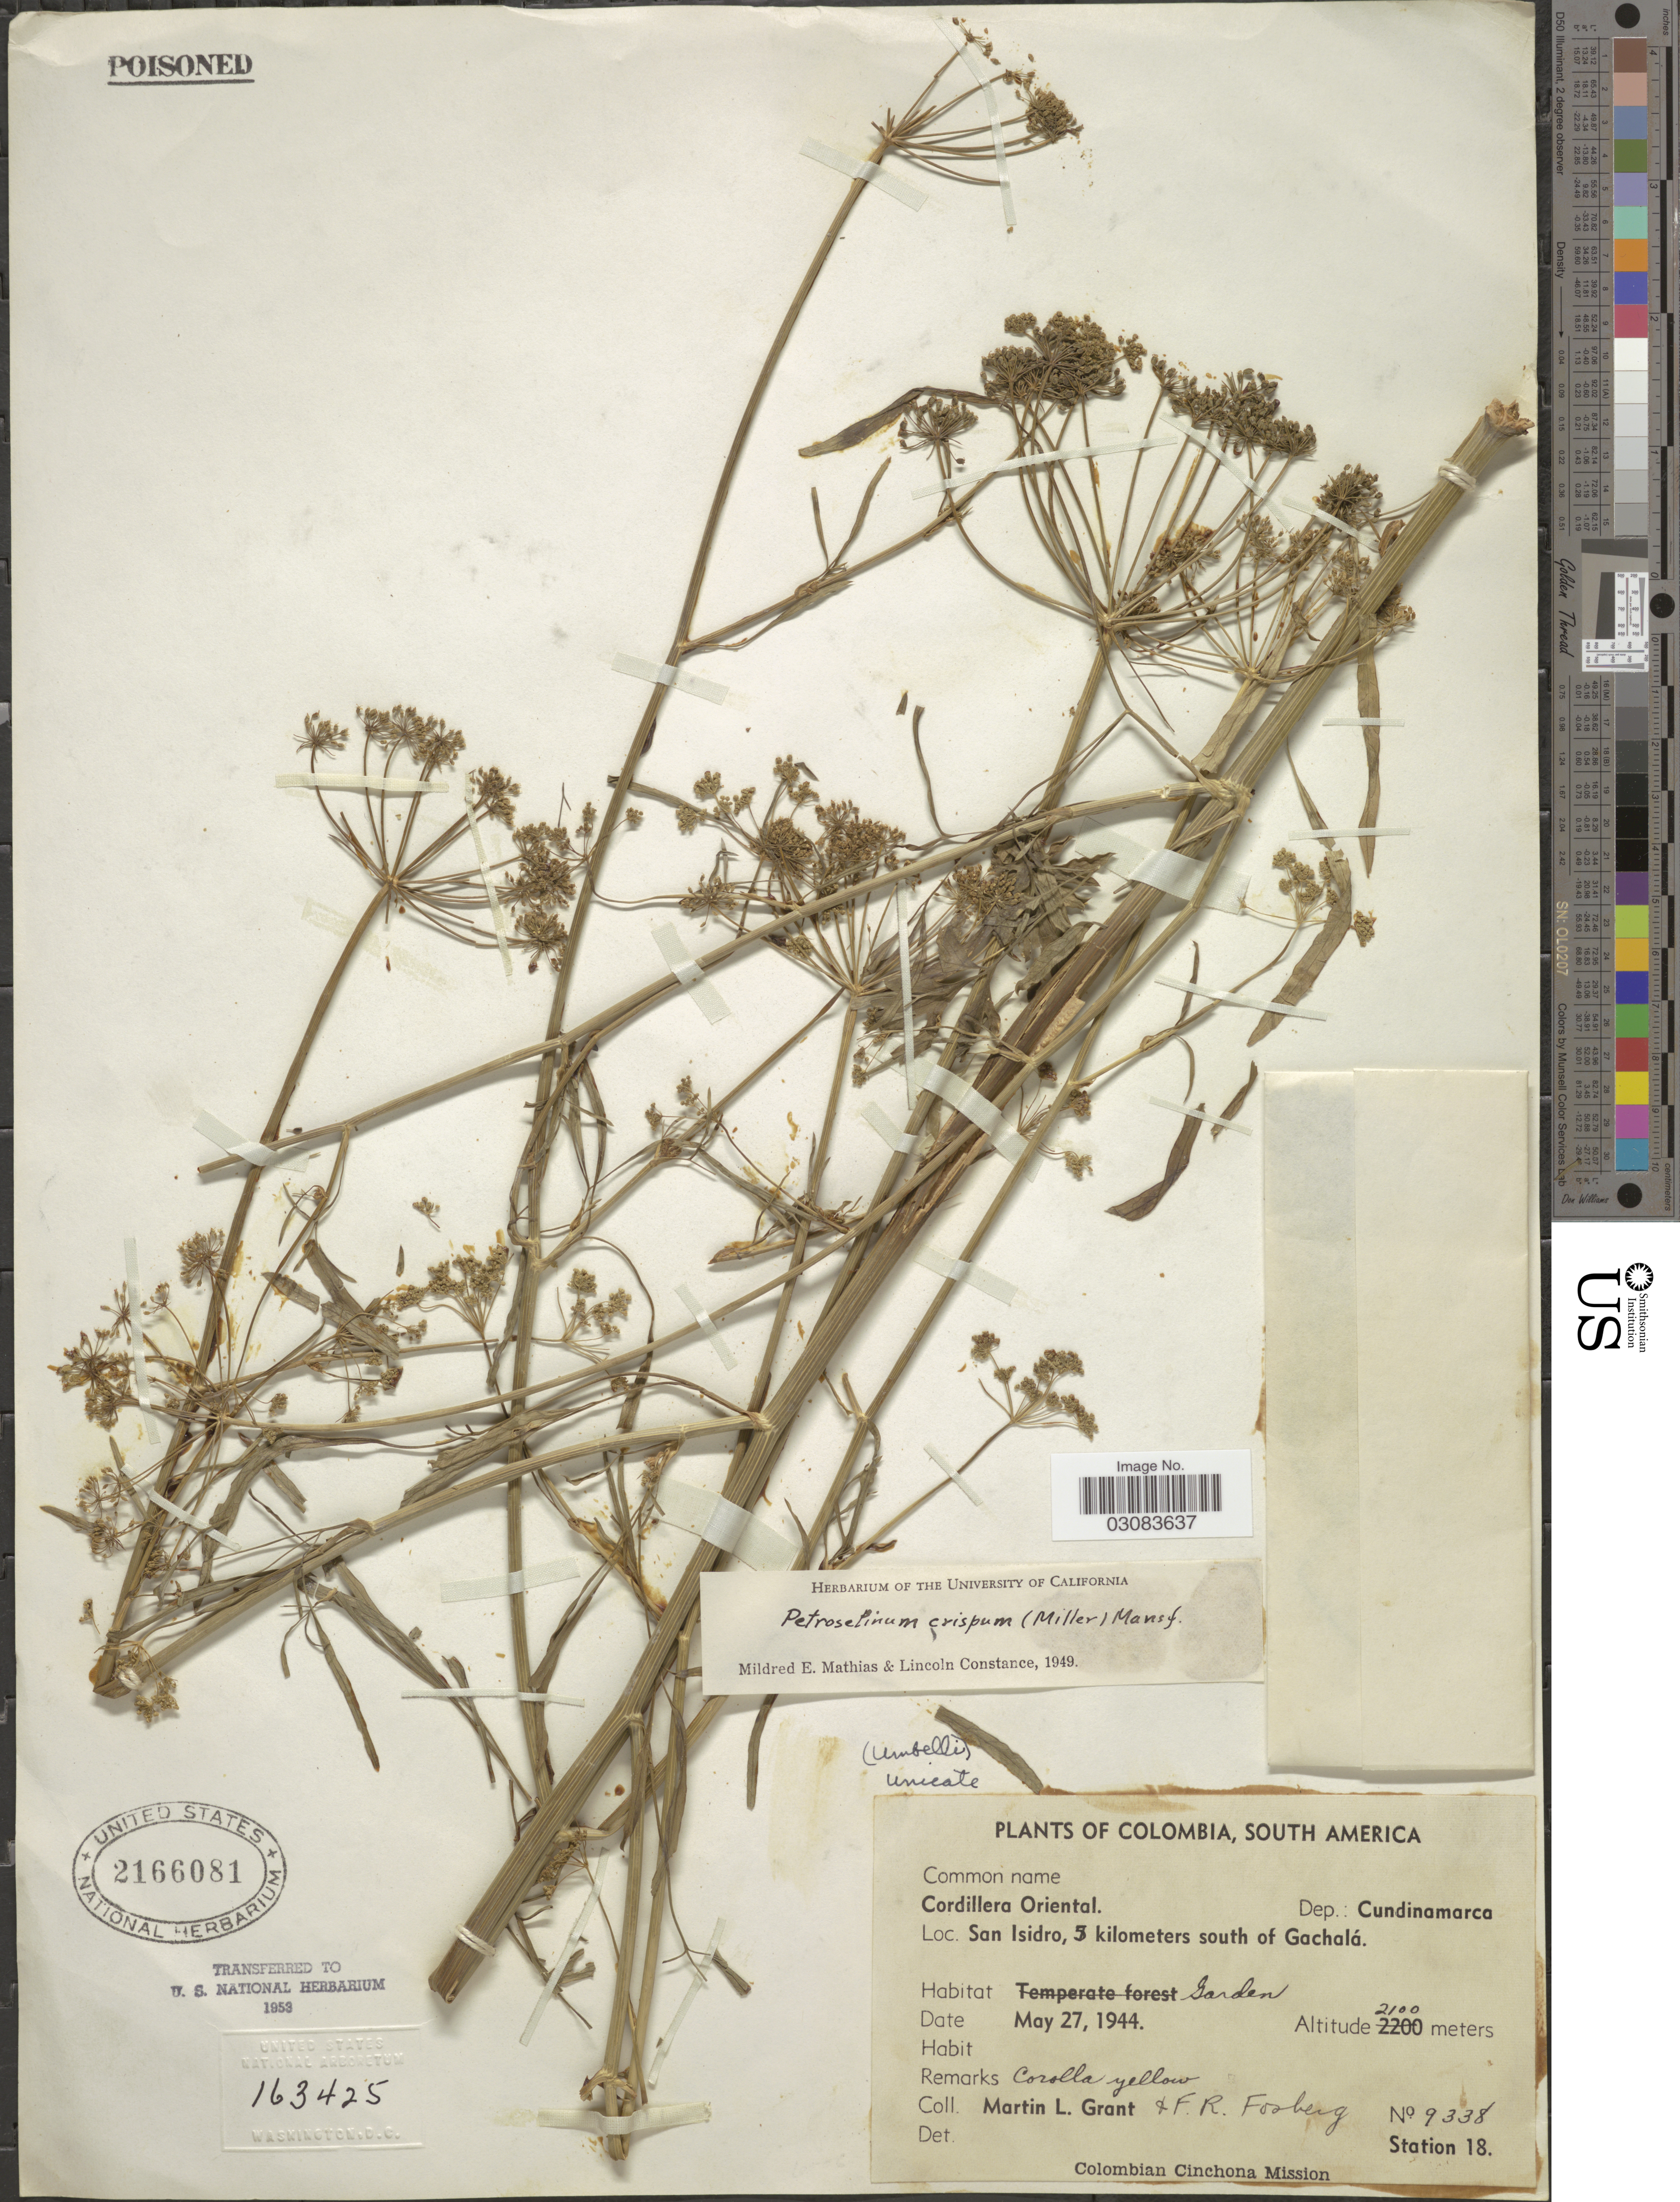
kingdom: Plantae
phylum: Tracheophyta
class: Magnoliopsida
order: Apiales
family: Apiaceae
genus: Petroselinum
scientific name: Petroselinum crispum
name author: (Mill.) Fuss.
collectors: M. L. Grant & F. R. Fosberg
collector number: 9338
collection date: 1944-05-27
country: Colombia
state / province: Cundinamarca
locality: Cordillera Oriental. Dep.: Cundinamarca. San Isidro, 5 kilometers south of Gachalá. Garden. Station 18.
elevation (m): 2100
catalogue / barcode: US 2166081